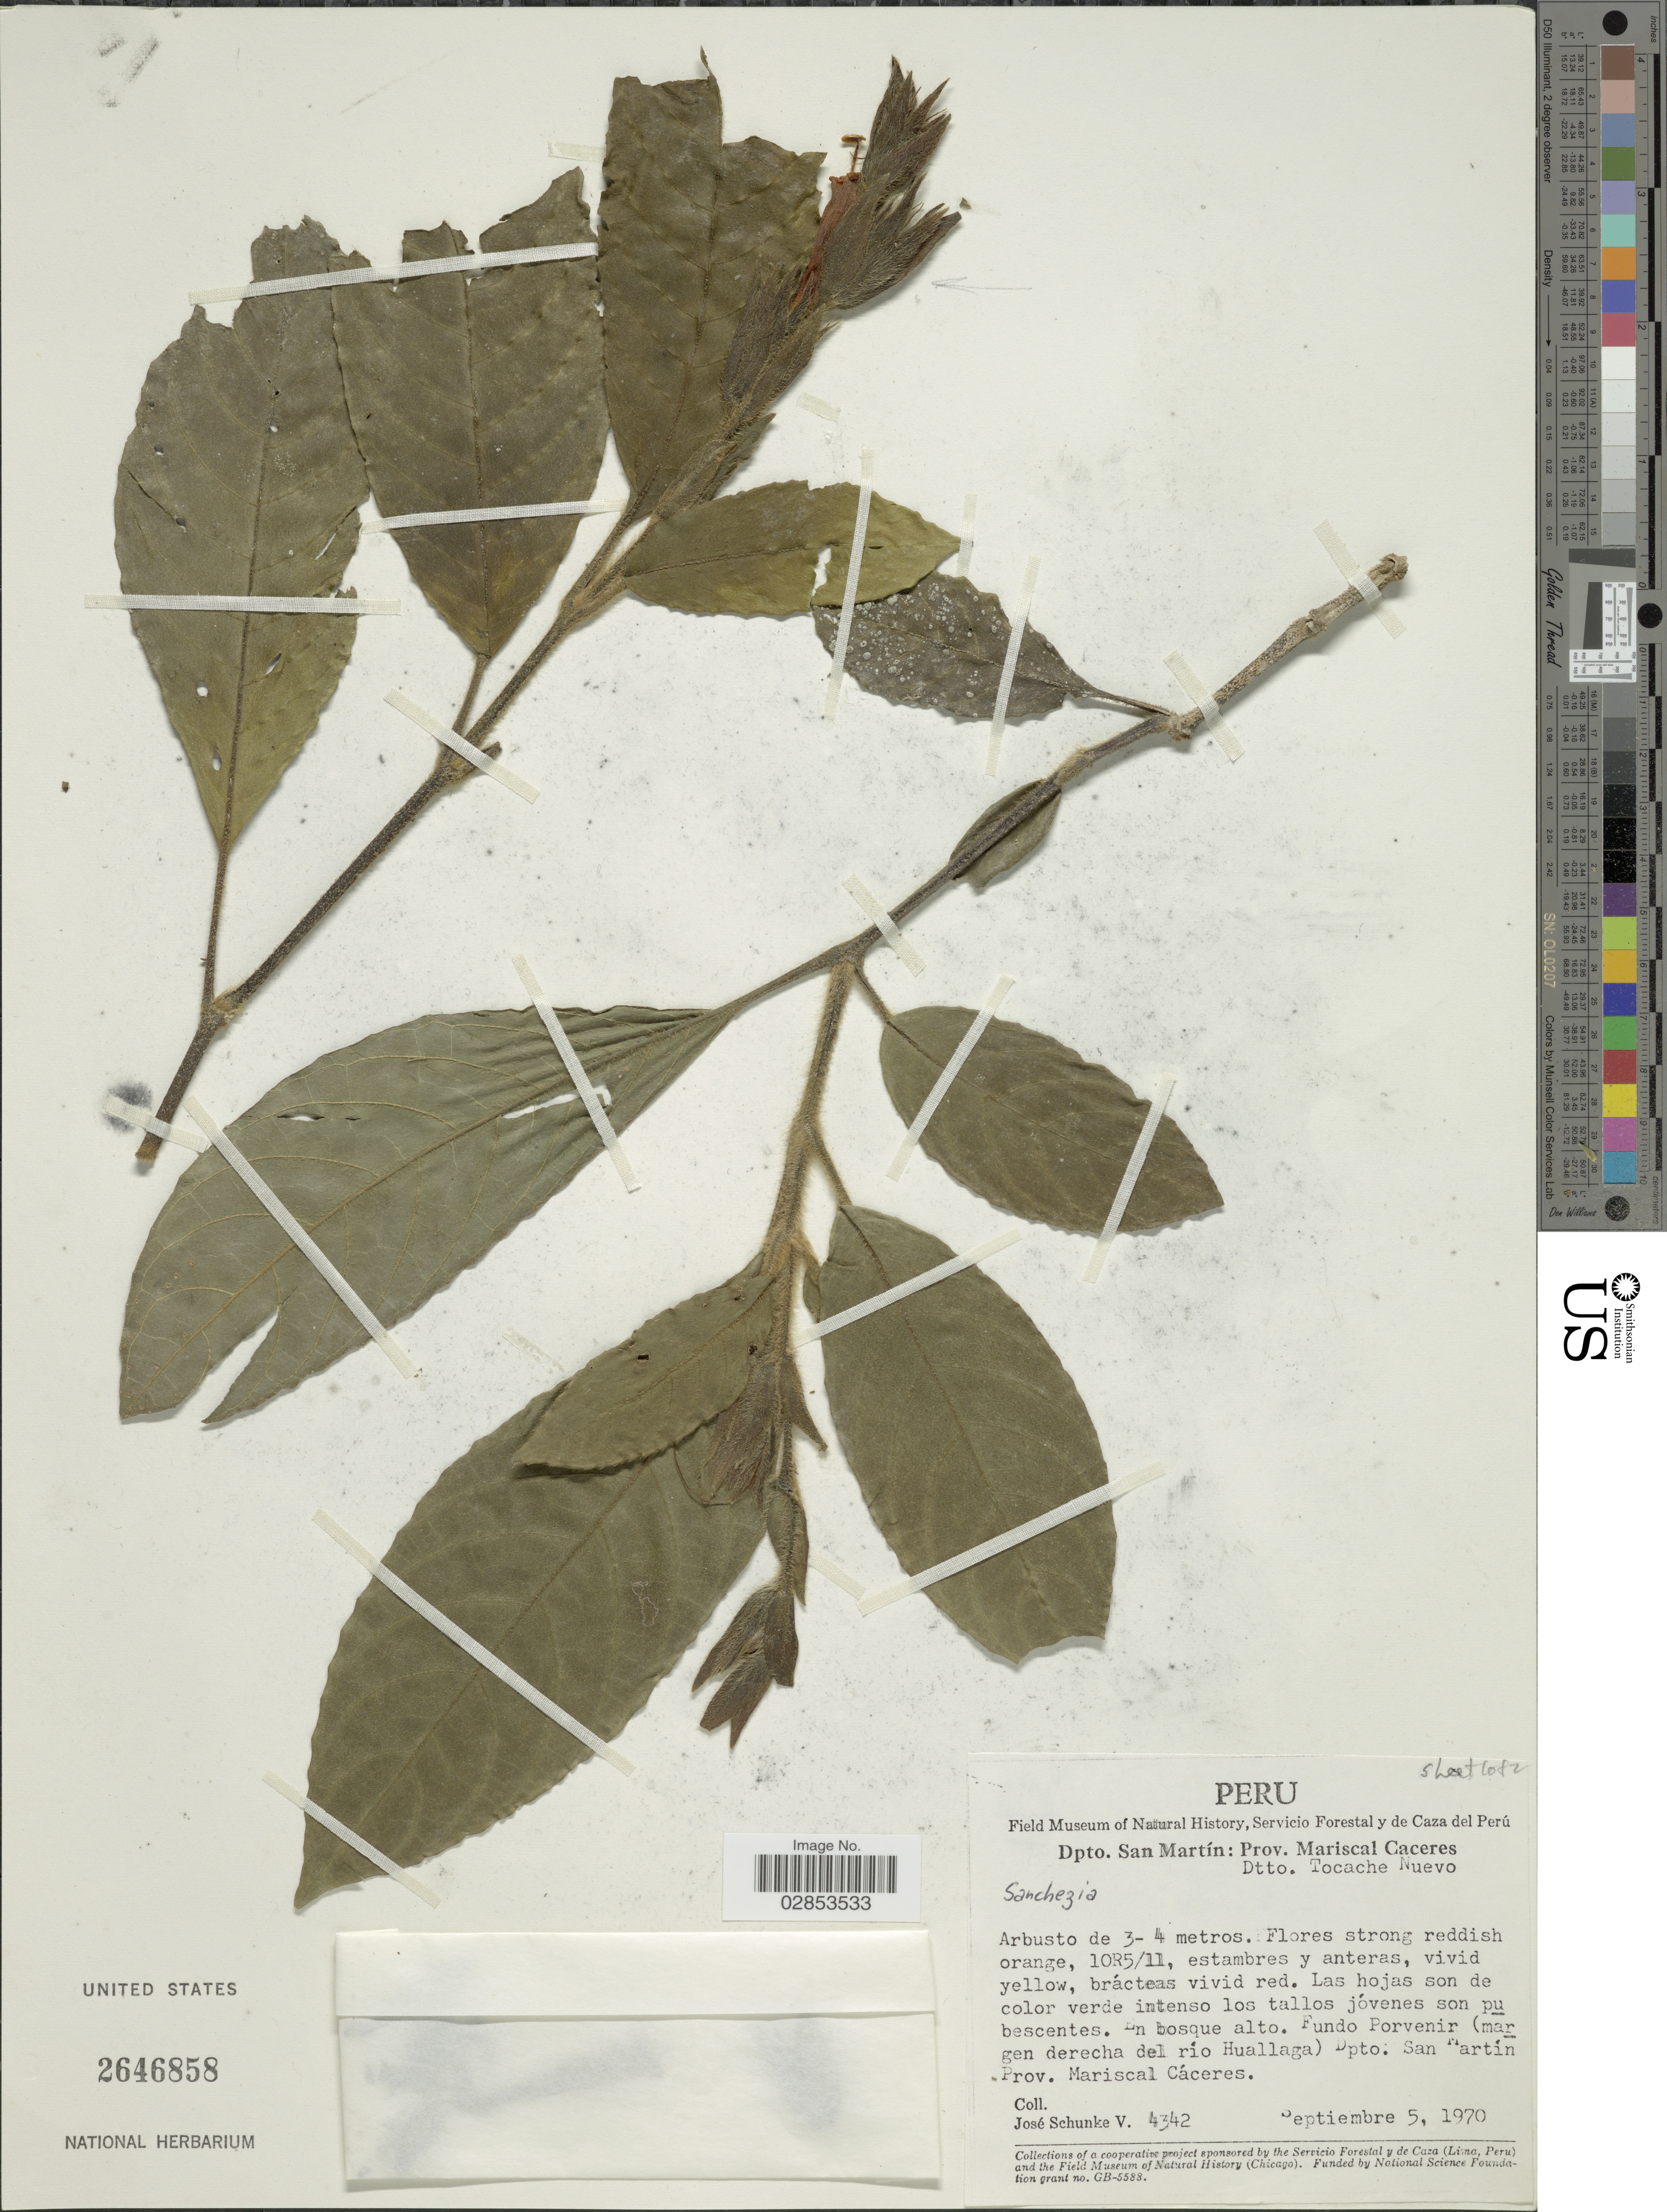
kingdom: Plantae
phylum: Tracheophyta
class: Magnoliopsida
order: Lamiales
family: Acanthaceae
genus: Sanchezia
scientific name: Sanchezia dasia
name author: Leonard & L.B. Sm.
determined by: Azevedo, Igor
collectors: J. Schunke Vigo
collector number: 4342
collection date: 1970-09-05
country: Peru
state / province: San Martín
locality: Dpto. San Martín: Prov. Mariscal Caceres. Dtto. Tocache Nuevo. Fundo Porvenir (margen derecha del río Huallaga). Dpto. San Martín. Prov. Mariscal Cáceres.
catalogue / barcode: US 2646858